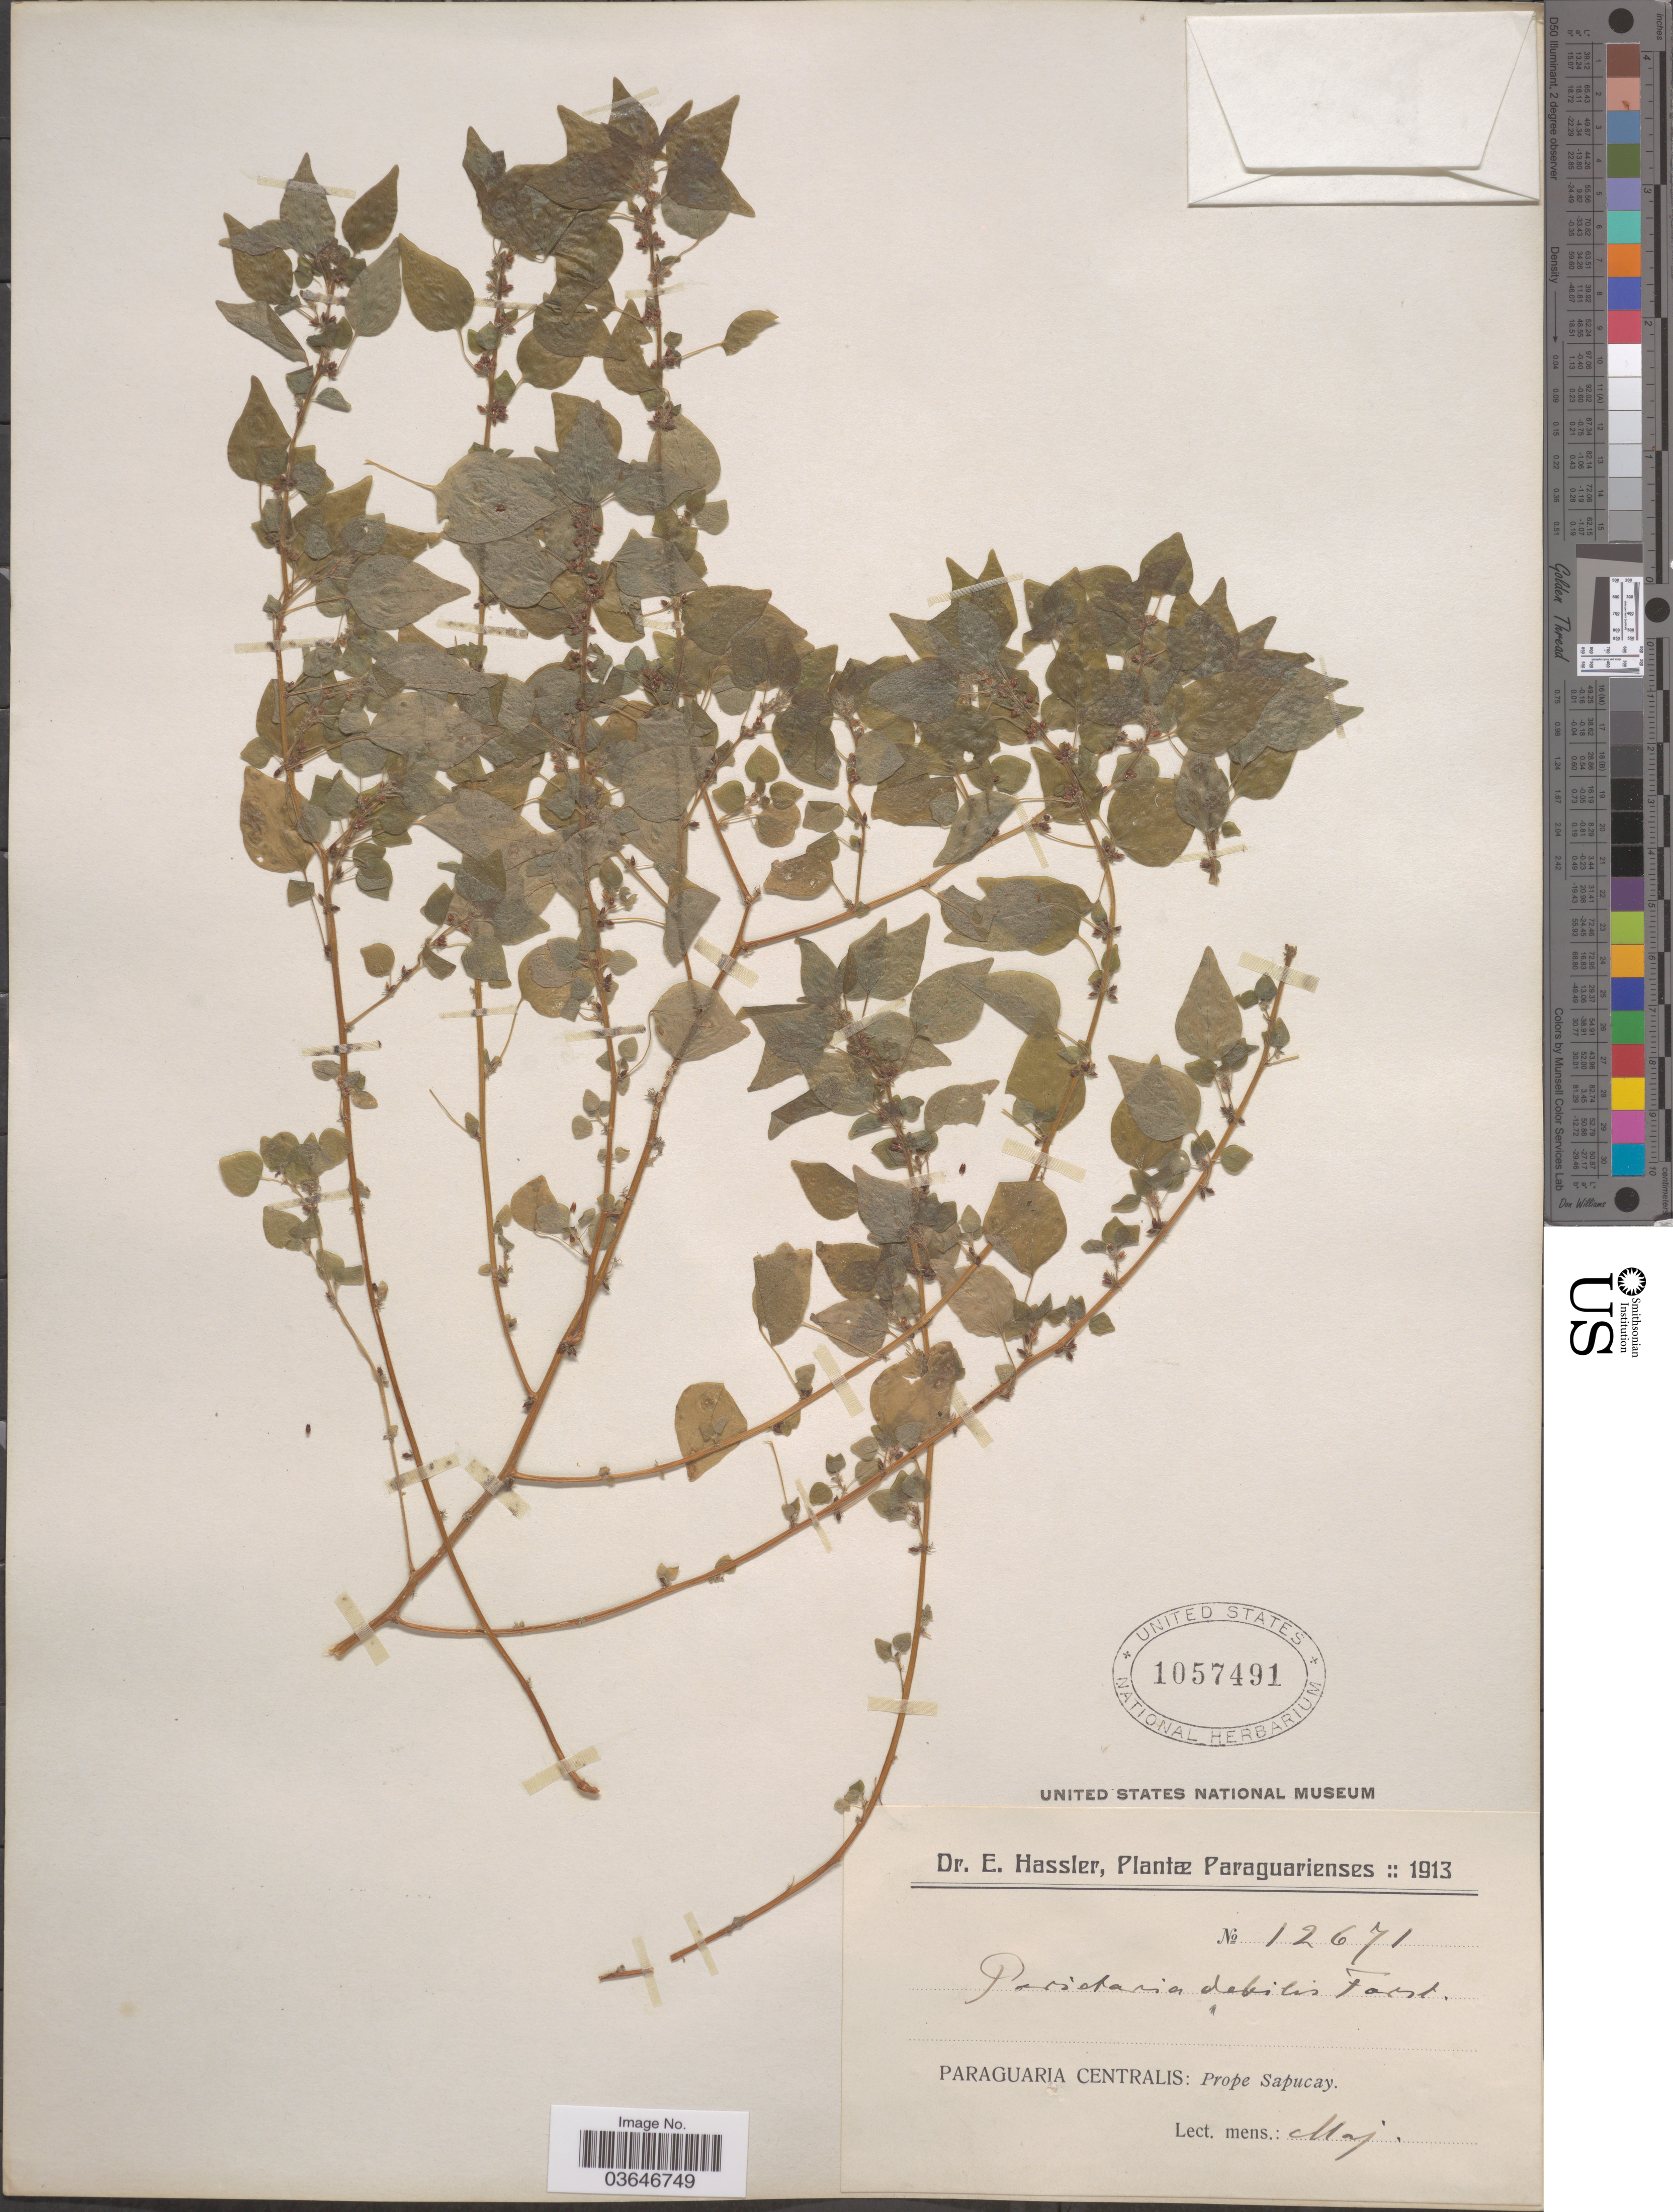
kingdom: Plantae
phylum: Tracheophyta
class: Magnoliopsida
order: Rosales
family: Urticaceae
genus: Parietaria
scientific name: Parietaria debilis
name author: G. Forst.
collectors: E. Hassler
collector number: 12671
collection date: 1913-05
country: Paraguay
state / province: Paraguari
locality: Paraguaria Centralis: Prope Sapucay.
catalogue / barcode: US 1057491